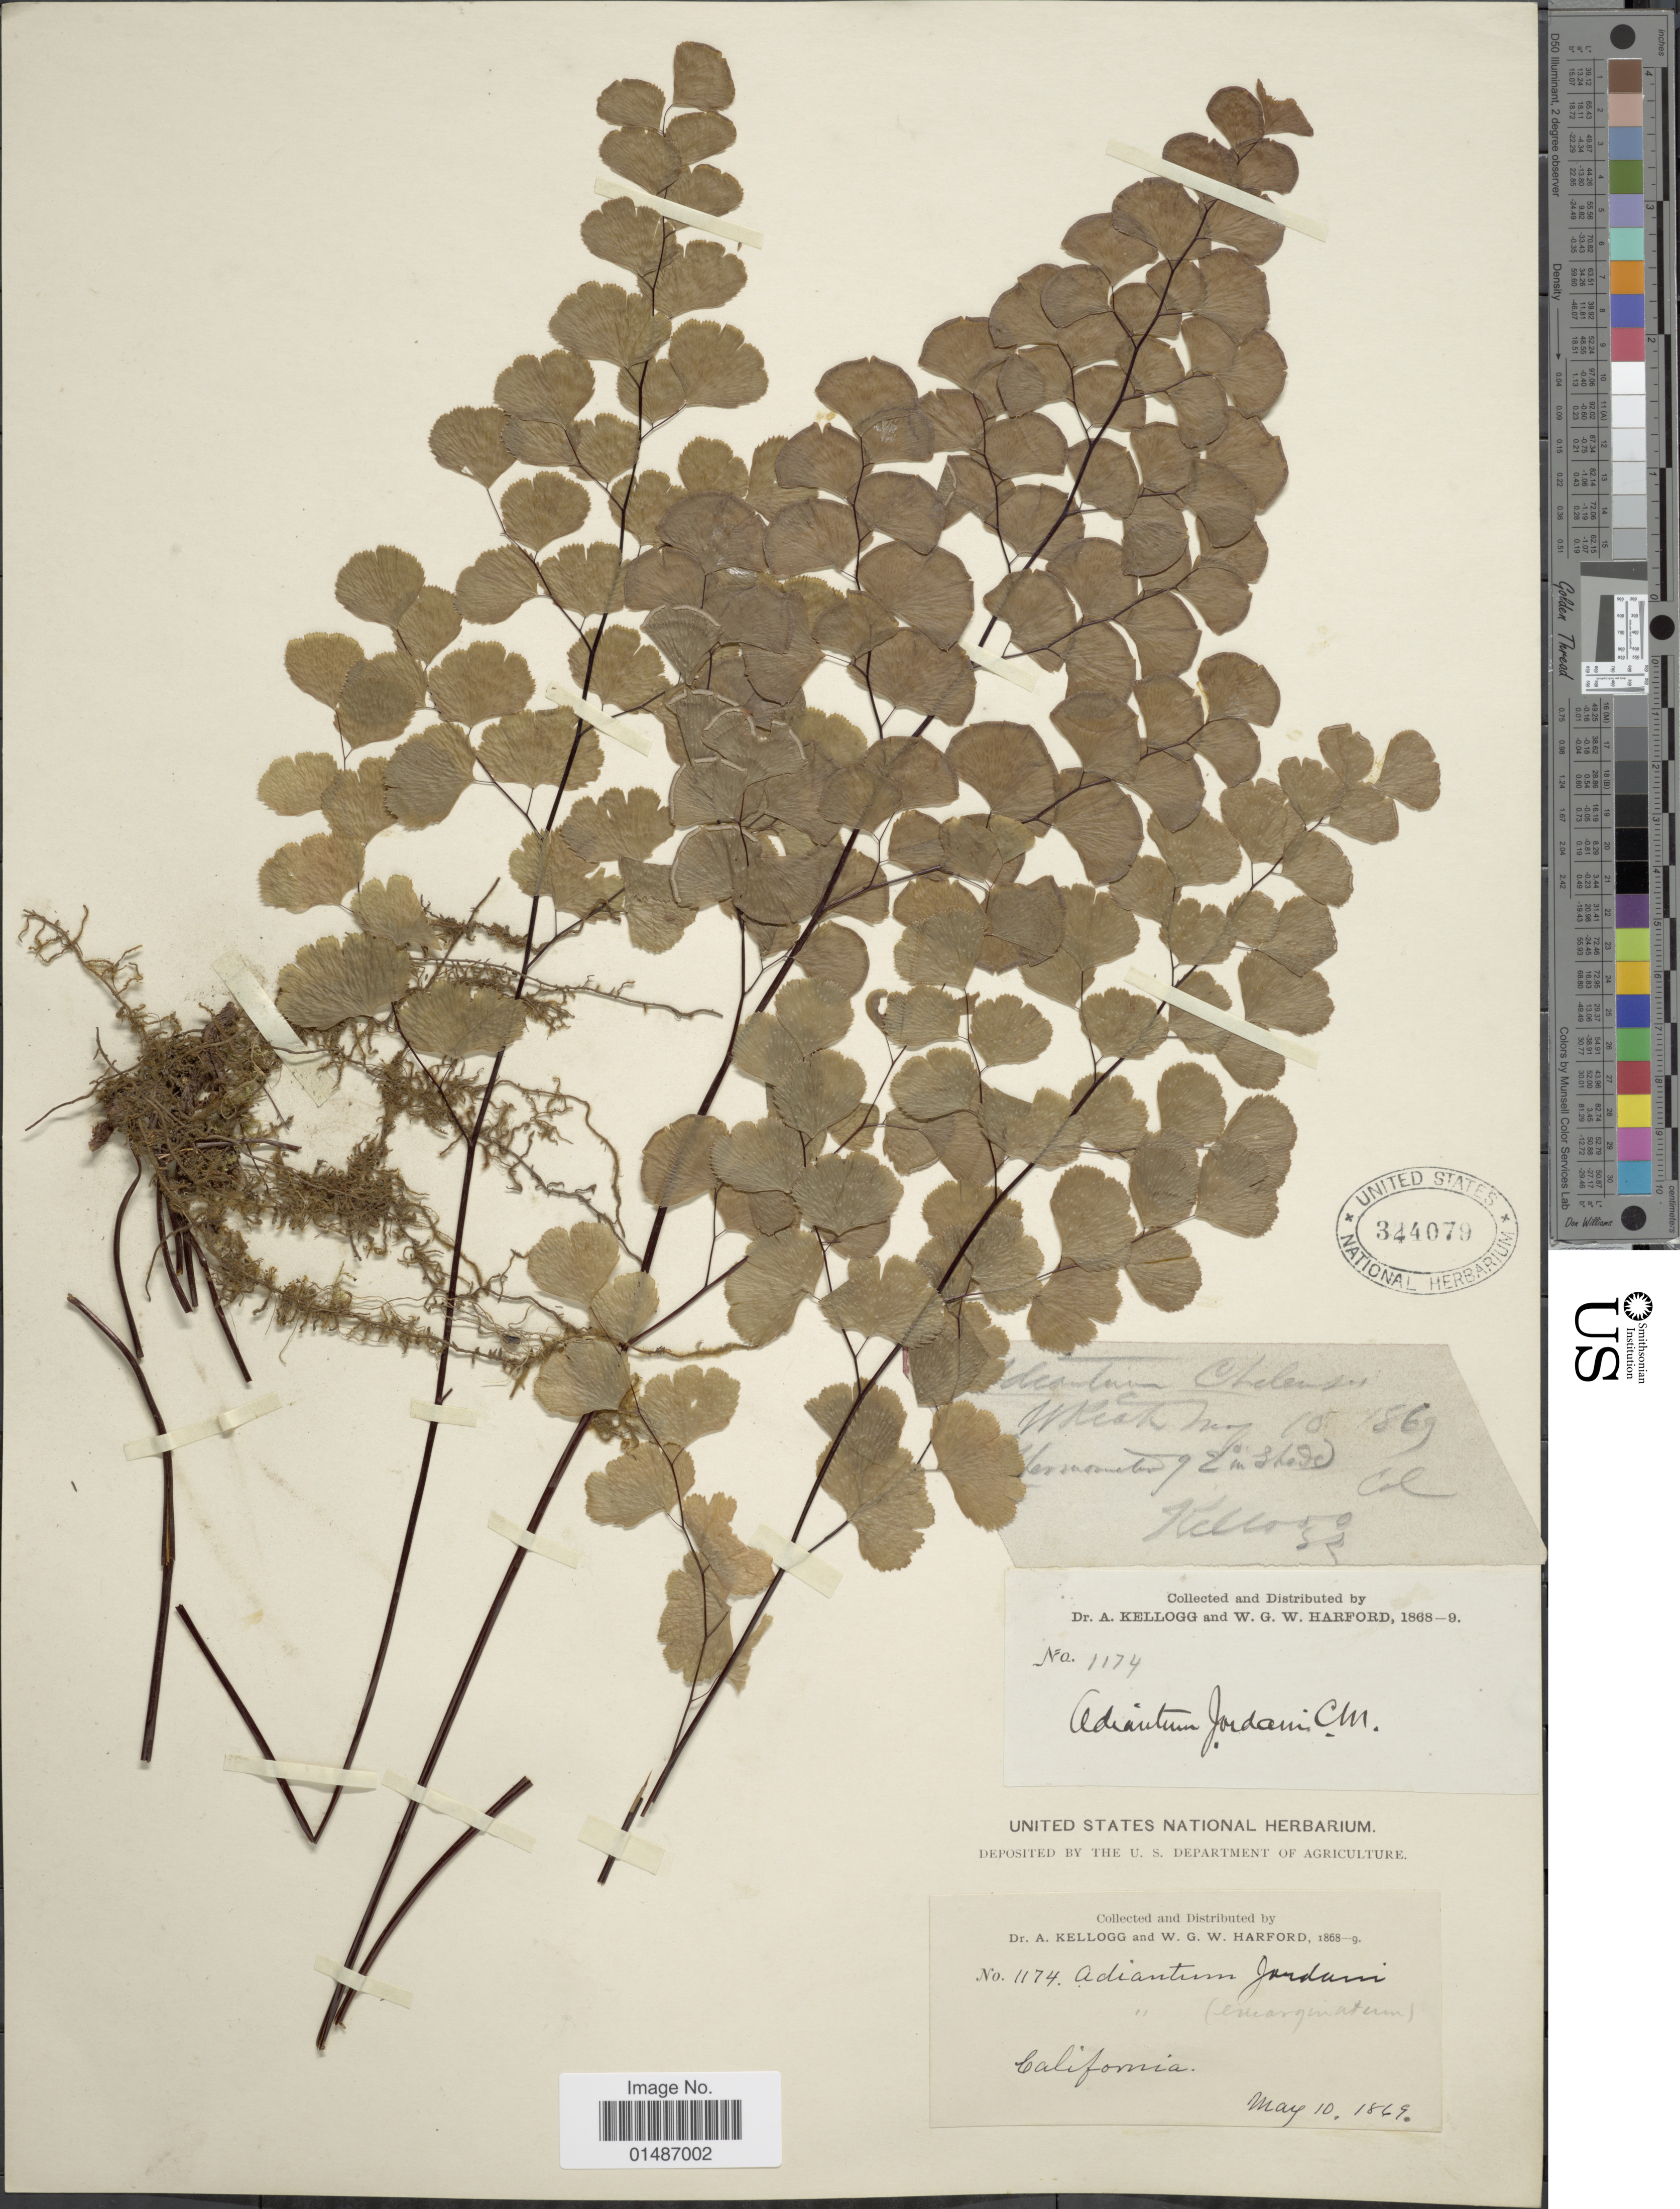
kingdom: Plantae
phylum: Tracheophyta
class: Polypodiopsida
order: Polypodiales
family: Pteridaceae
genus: Adiantum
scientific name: Adiantum jordanii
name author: C.H. Mull.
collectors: W. G. W. Harford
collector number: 1174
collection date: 1869-05-10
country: United States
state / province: California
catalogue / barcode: US 344079